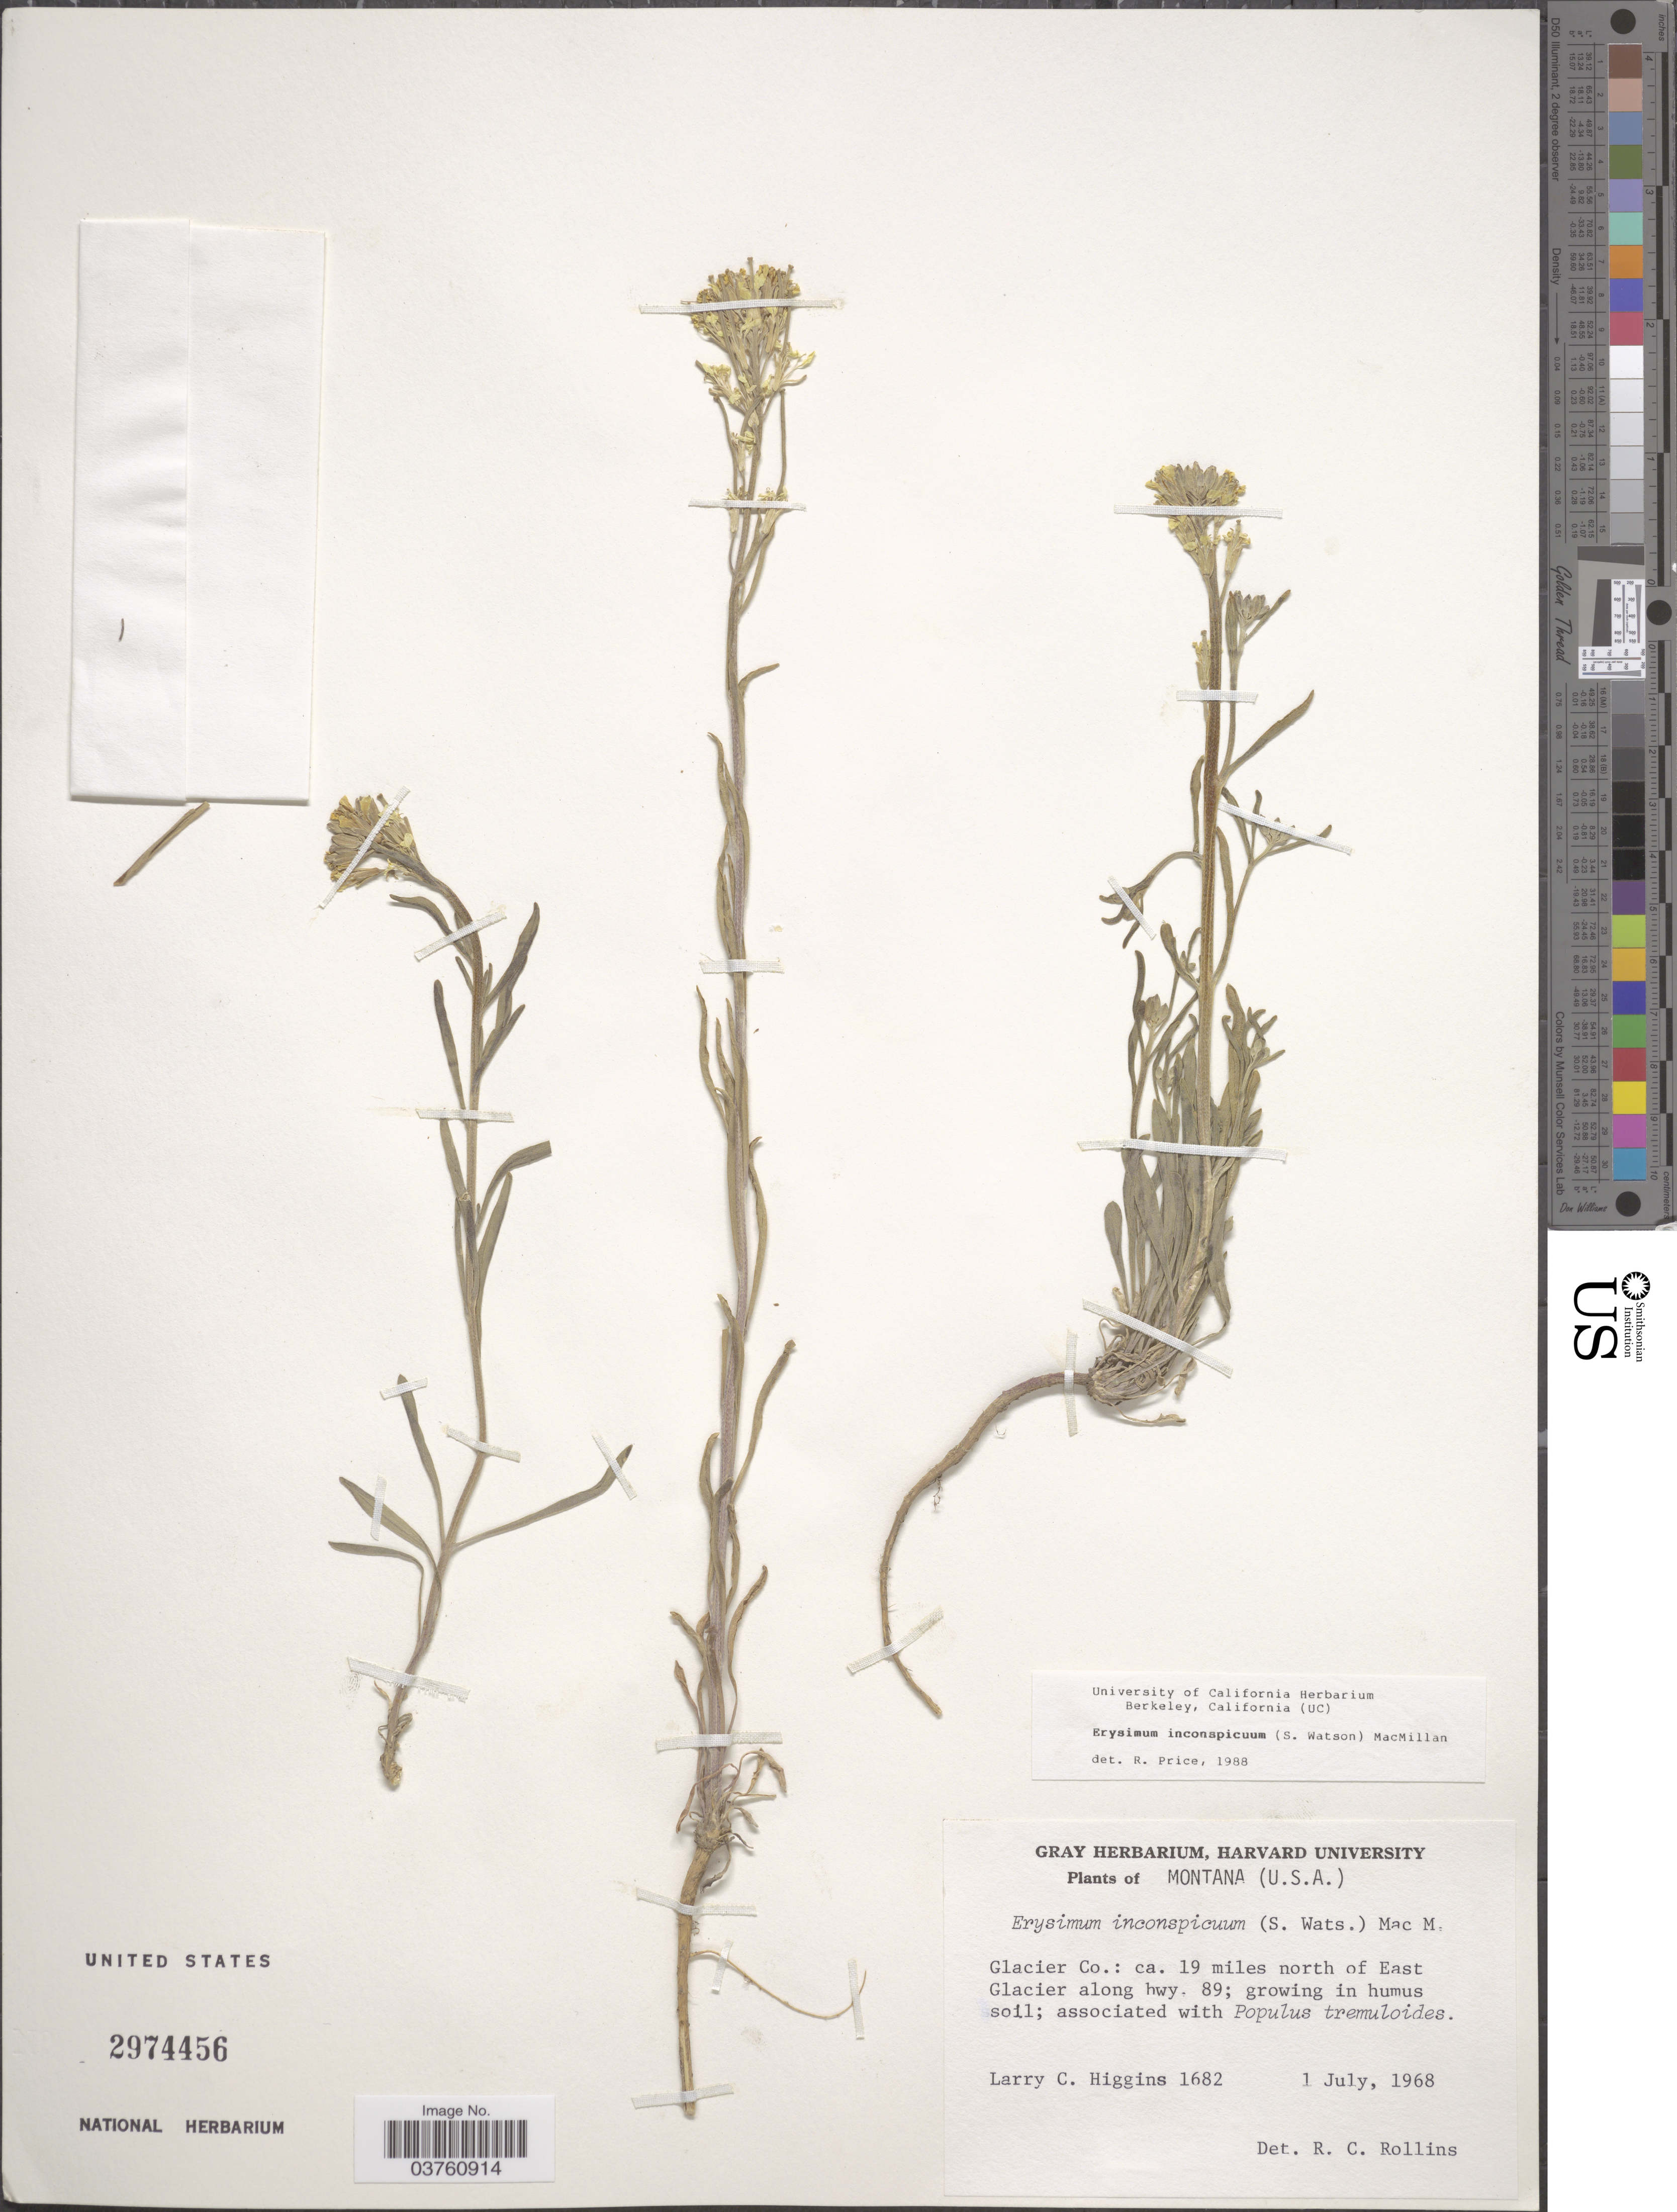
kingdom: Plantae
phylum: Tracheophyta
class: Magnoliopsida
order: Brassicales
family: Brassicaceae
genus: Erysimum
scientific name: Erysimum inconspicuum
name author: (S. Watson) MacMill.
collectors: L. Higgins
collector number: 1682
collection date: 1968-07-01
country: United States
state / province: Montana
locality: Glacier Co.: ca. 19 miles north of East Glacier along hwy. 89.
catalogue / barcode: US 2974456